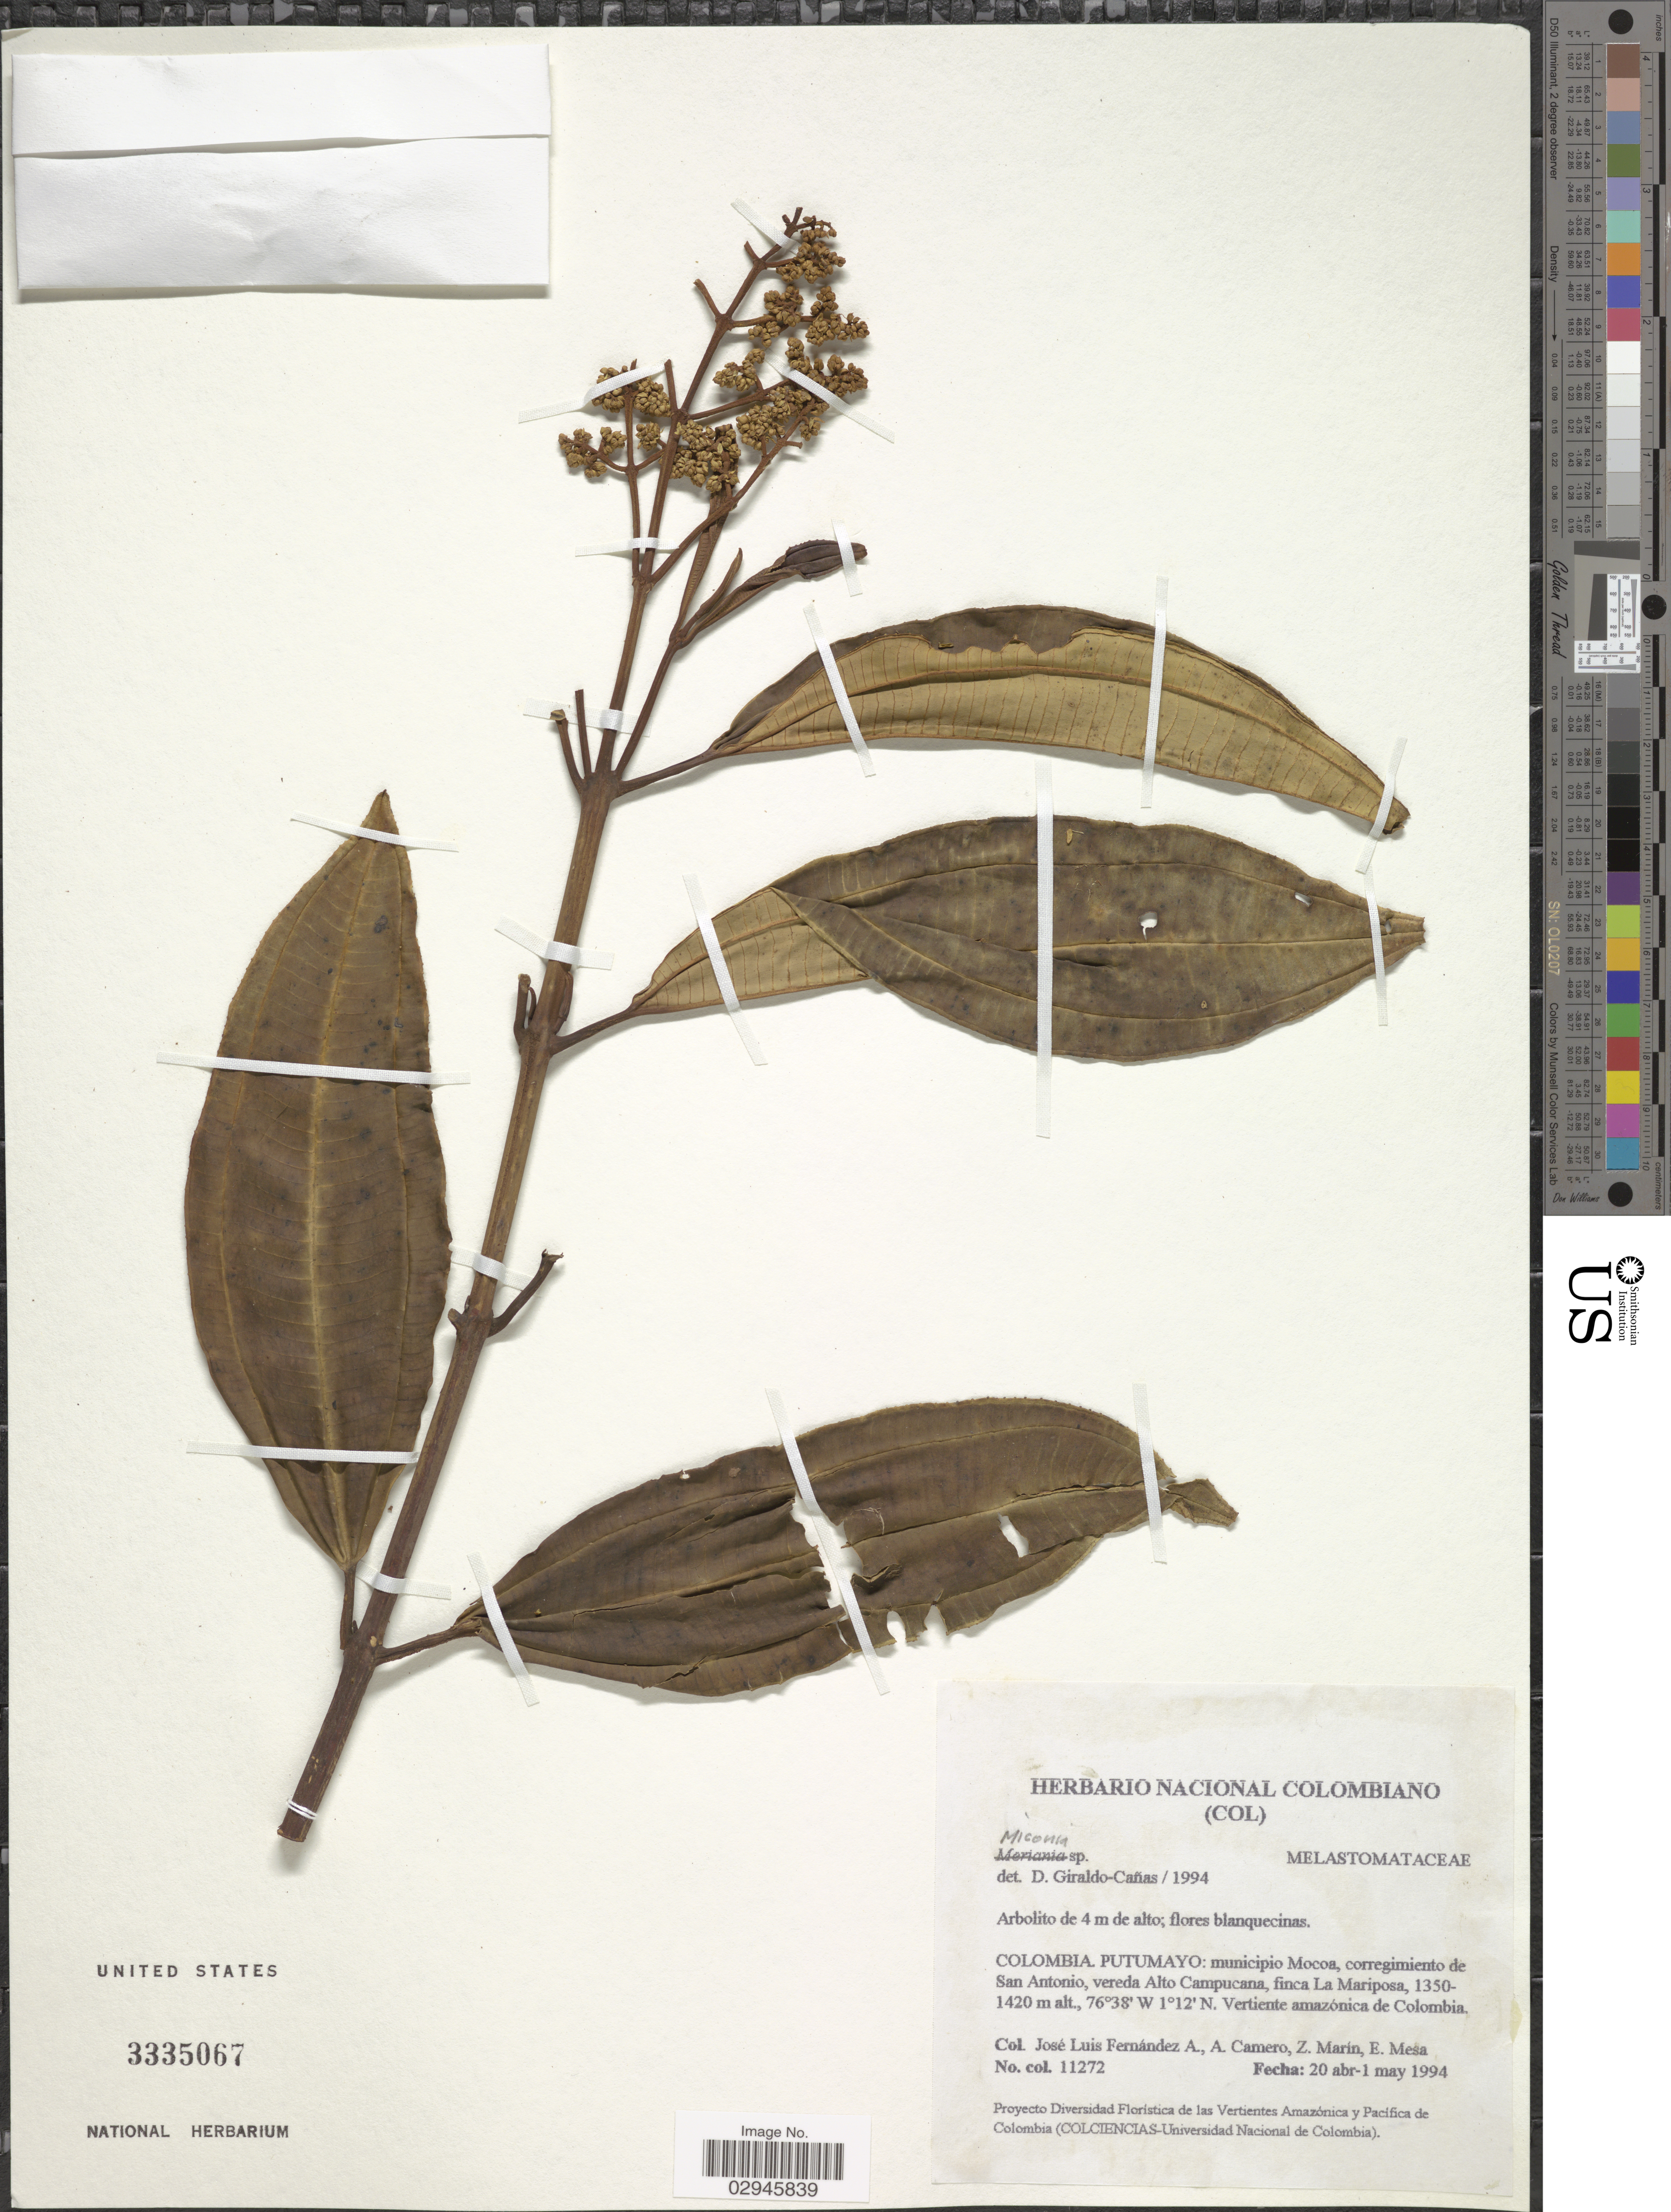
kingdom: Plantae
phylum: Tracheophyta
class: Magnoliopsida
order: Myrtales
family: Melastomataceae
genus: Miconia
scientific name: Miconia sp.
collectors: J. L. Fernández-Alonso, A. A. Camero, Z. Marin & E. Mesa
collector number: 11272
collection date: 1994-04-20/1994-05-01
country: Colombia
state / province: Putumayo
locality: Municipio Mocoa, corregimiento de San Antonio, vereda Alto Campucana, finca La Mariposa. Vertiente amazónica de Colombia.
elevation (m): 1350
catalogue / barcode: US 3335067